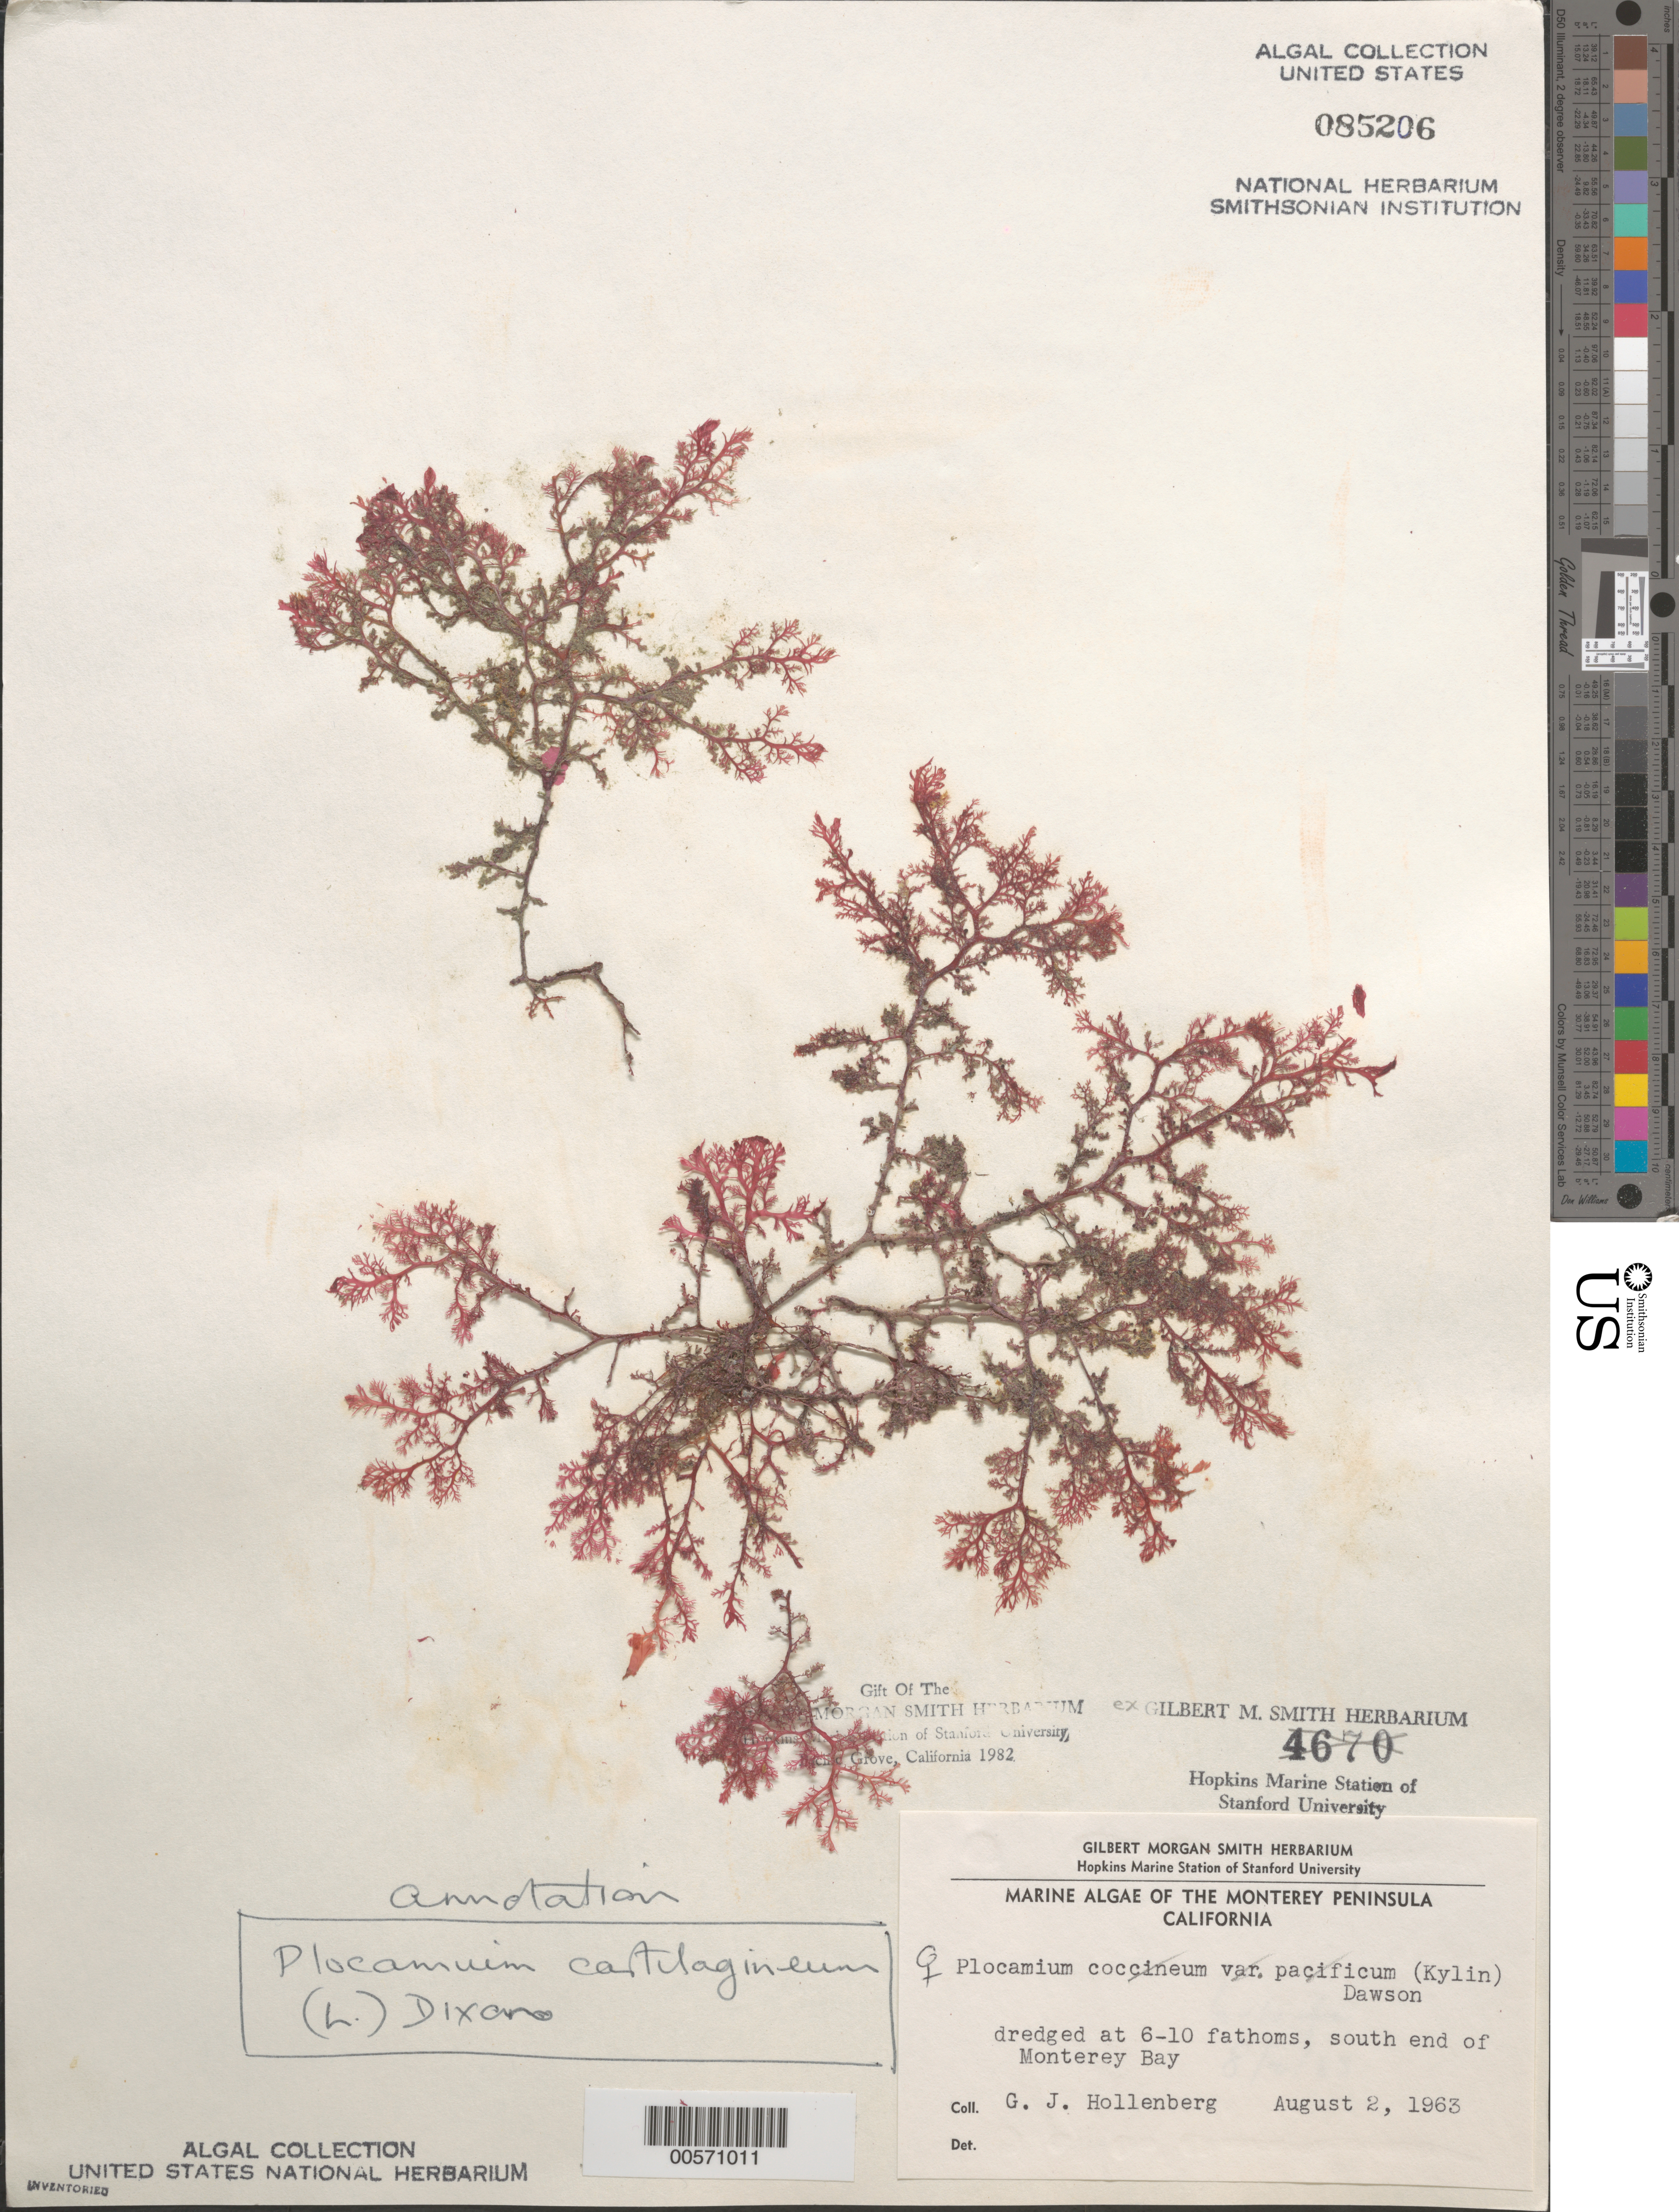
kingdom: Plantae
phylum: Rhodophyta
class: Florideophyceae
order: Plocamiales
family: Plocamiaceae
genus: Plocamium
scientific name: Plocamium cartilagineum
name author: (L.) P.S. Dixon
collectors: G. Hollenberg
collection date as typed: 02 Aug 1963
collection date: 1963-08-02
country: United States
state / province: California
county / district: Monterey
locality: Monterey Bay, south end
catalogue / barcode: US 85206